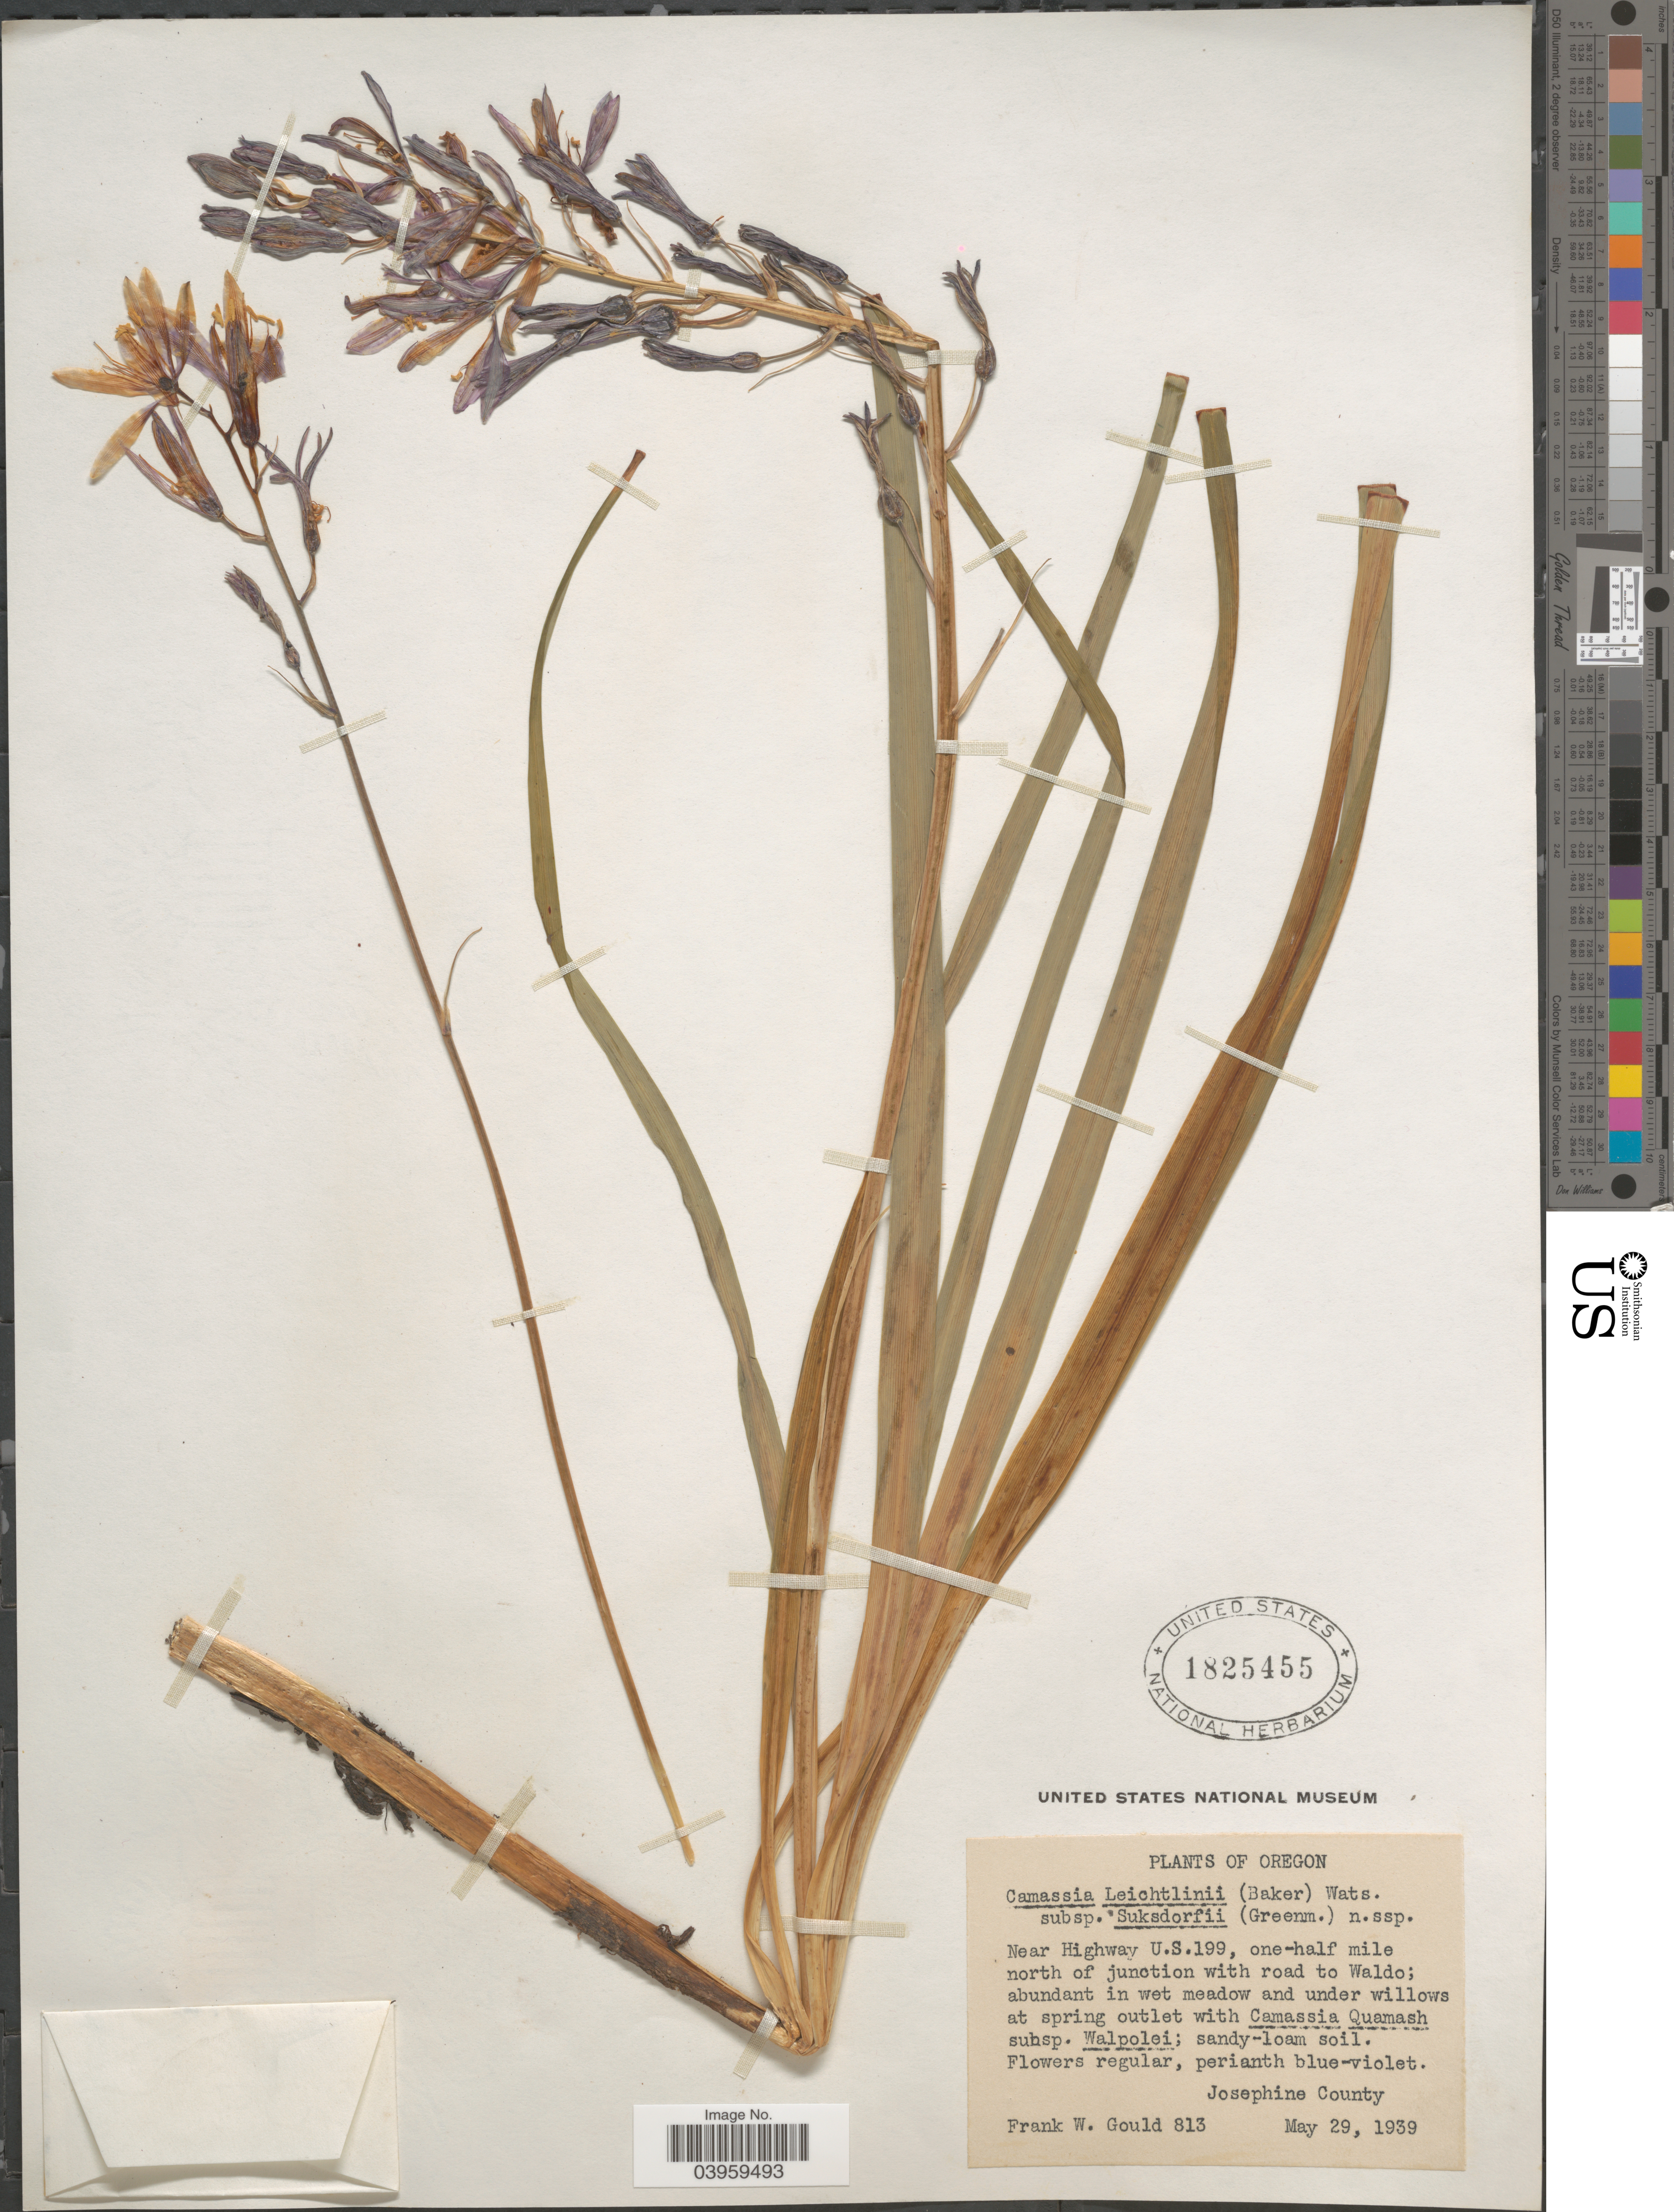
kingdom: Plantae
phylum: Tracheophyta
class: Liliopsida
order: Asparagales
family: Asparagaceae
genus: Camassia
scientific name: Camassia leichtlinii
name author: (Baker) S. Watson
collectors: F. W. Gould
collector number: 813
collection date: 1939-05-29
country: United States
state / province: Oregon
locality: Near Highway U.S. 199, one-half mile north of junction with road to Waldo. Josephine County.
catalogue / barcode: US 1825455